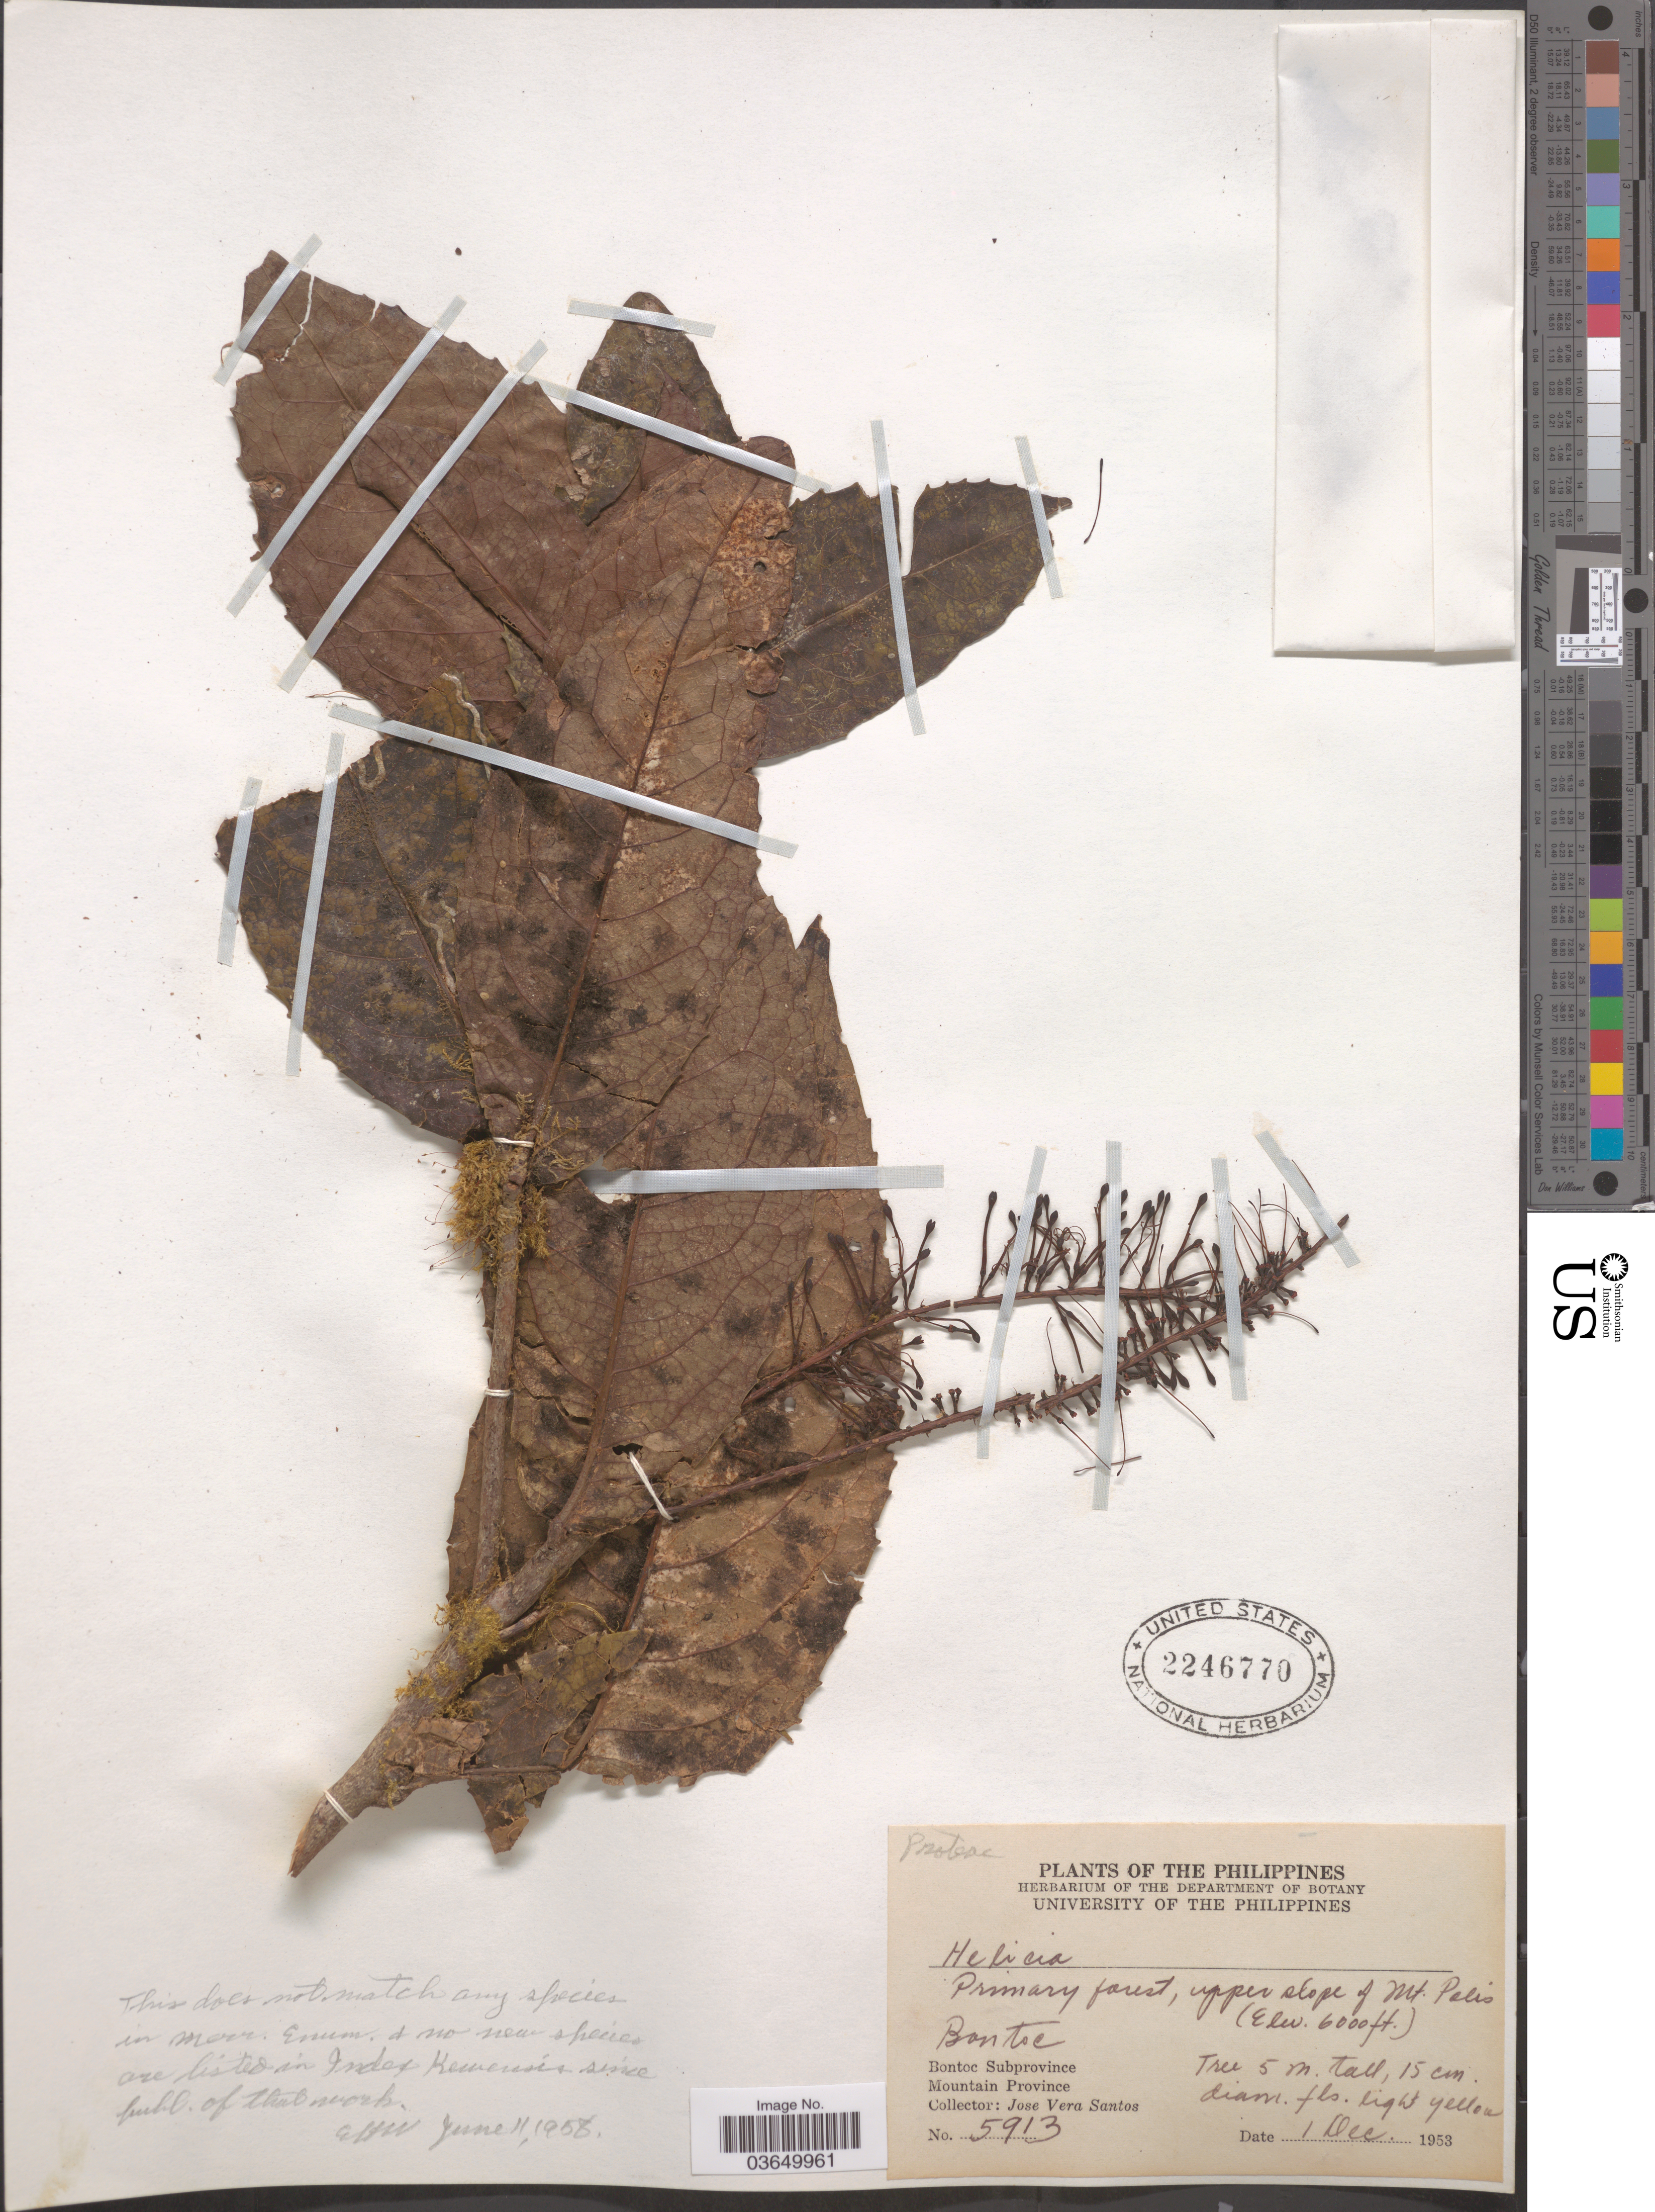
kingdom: Plantae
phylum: Tracheophyta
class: Magnoliopsida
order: Proteales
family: Proteaceae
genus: Helicia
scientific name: Helicia sp.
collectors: J. Santos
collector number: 5913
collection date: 1953-12-01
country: Philippines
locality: Upper slope of Mt. Palis . Bontoc. Bontoc Subprovince. Mountain Province.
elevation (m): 1829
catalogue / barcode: US 2246770